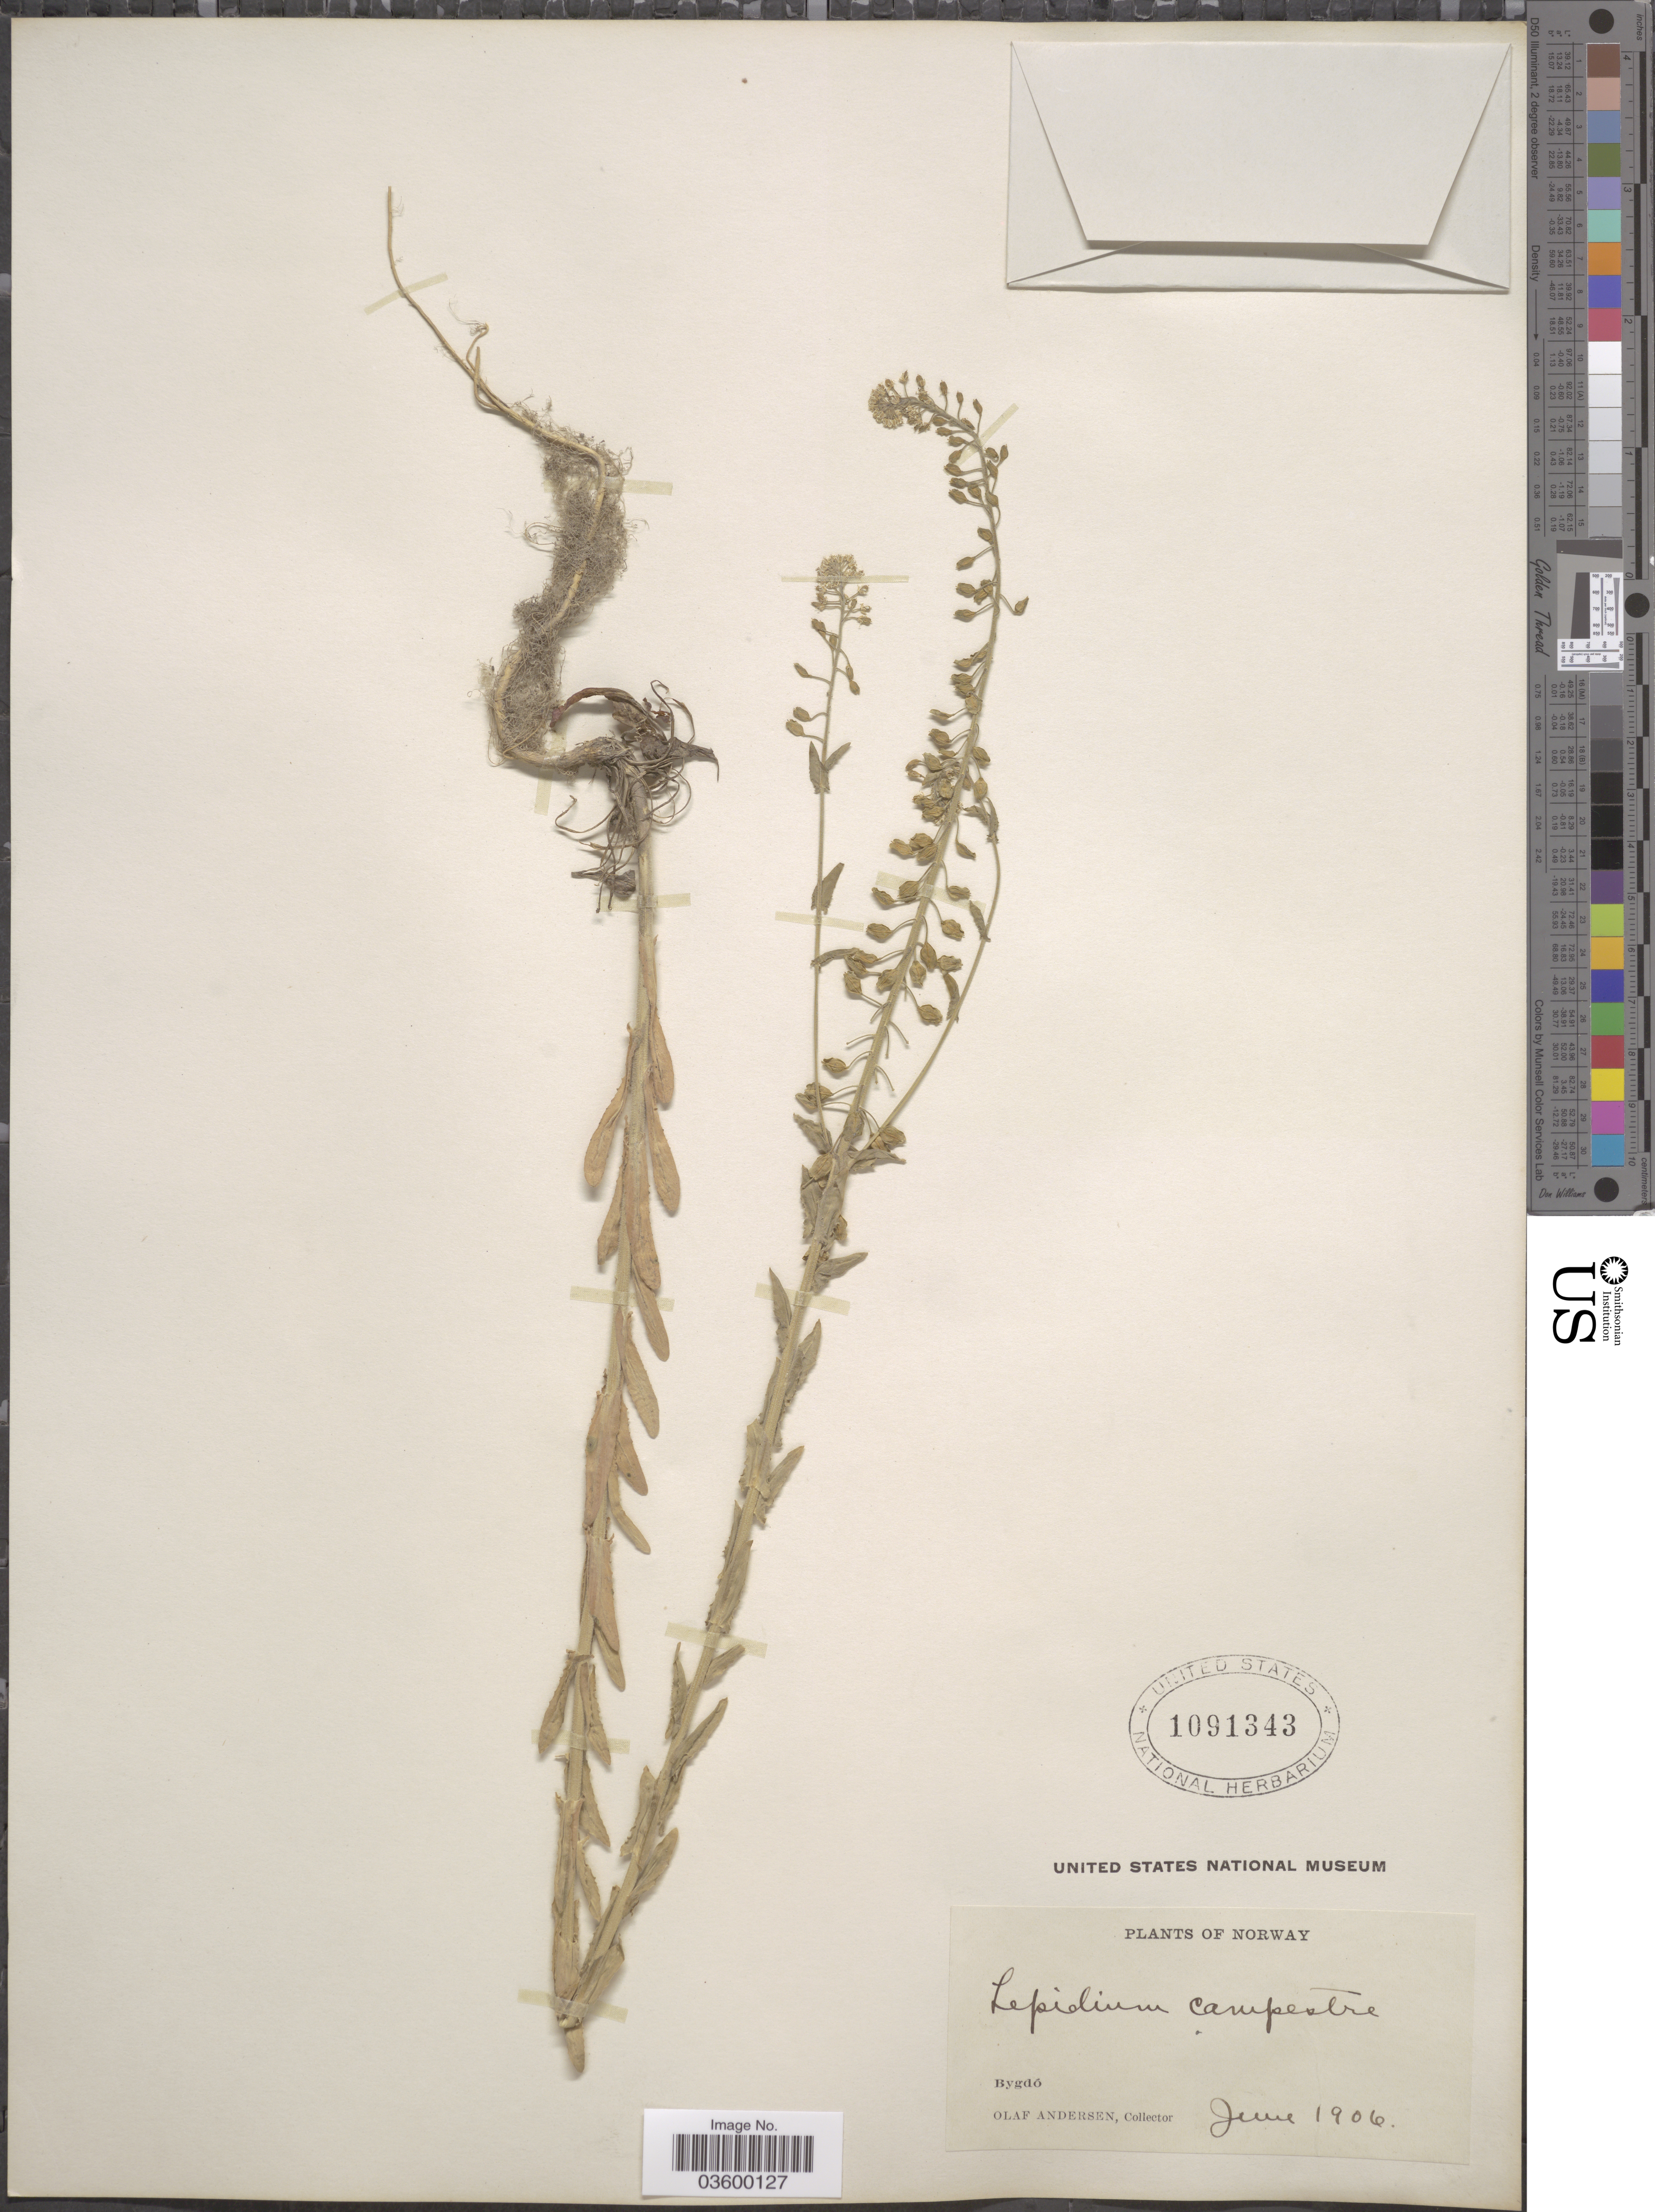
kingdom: Plantae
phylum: Tracheophyta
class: Magnoliopsida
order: Brassicales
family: Brassicaceae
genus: Lepidium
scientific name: Lepidium campestre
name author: (L.) W.T. Aiton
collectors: O. Andersen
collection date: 1906-06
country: Norway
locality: Bygdó.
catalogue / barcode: US 1091343